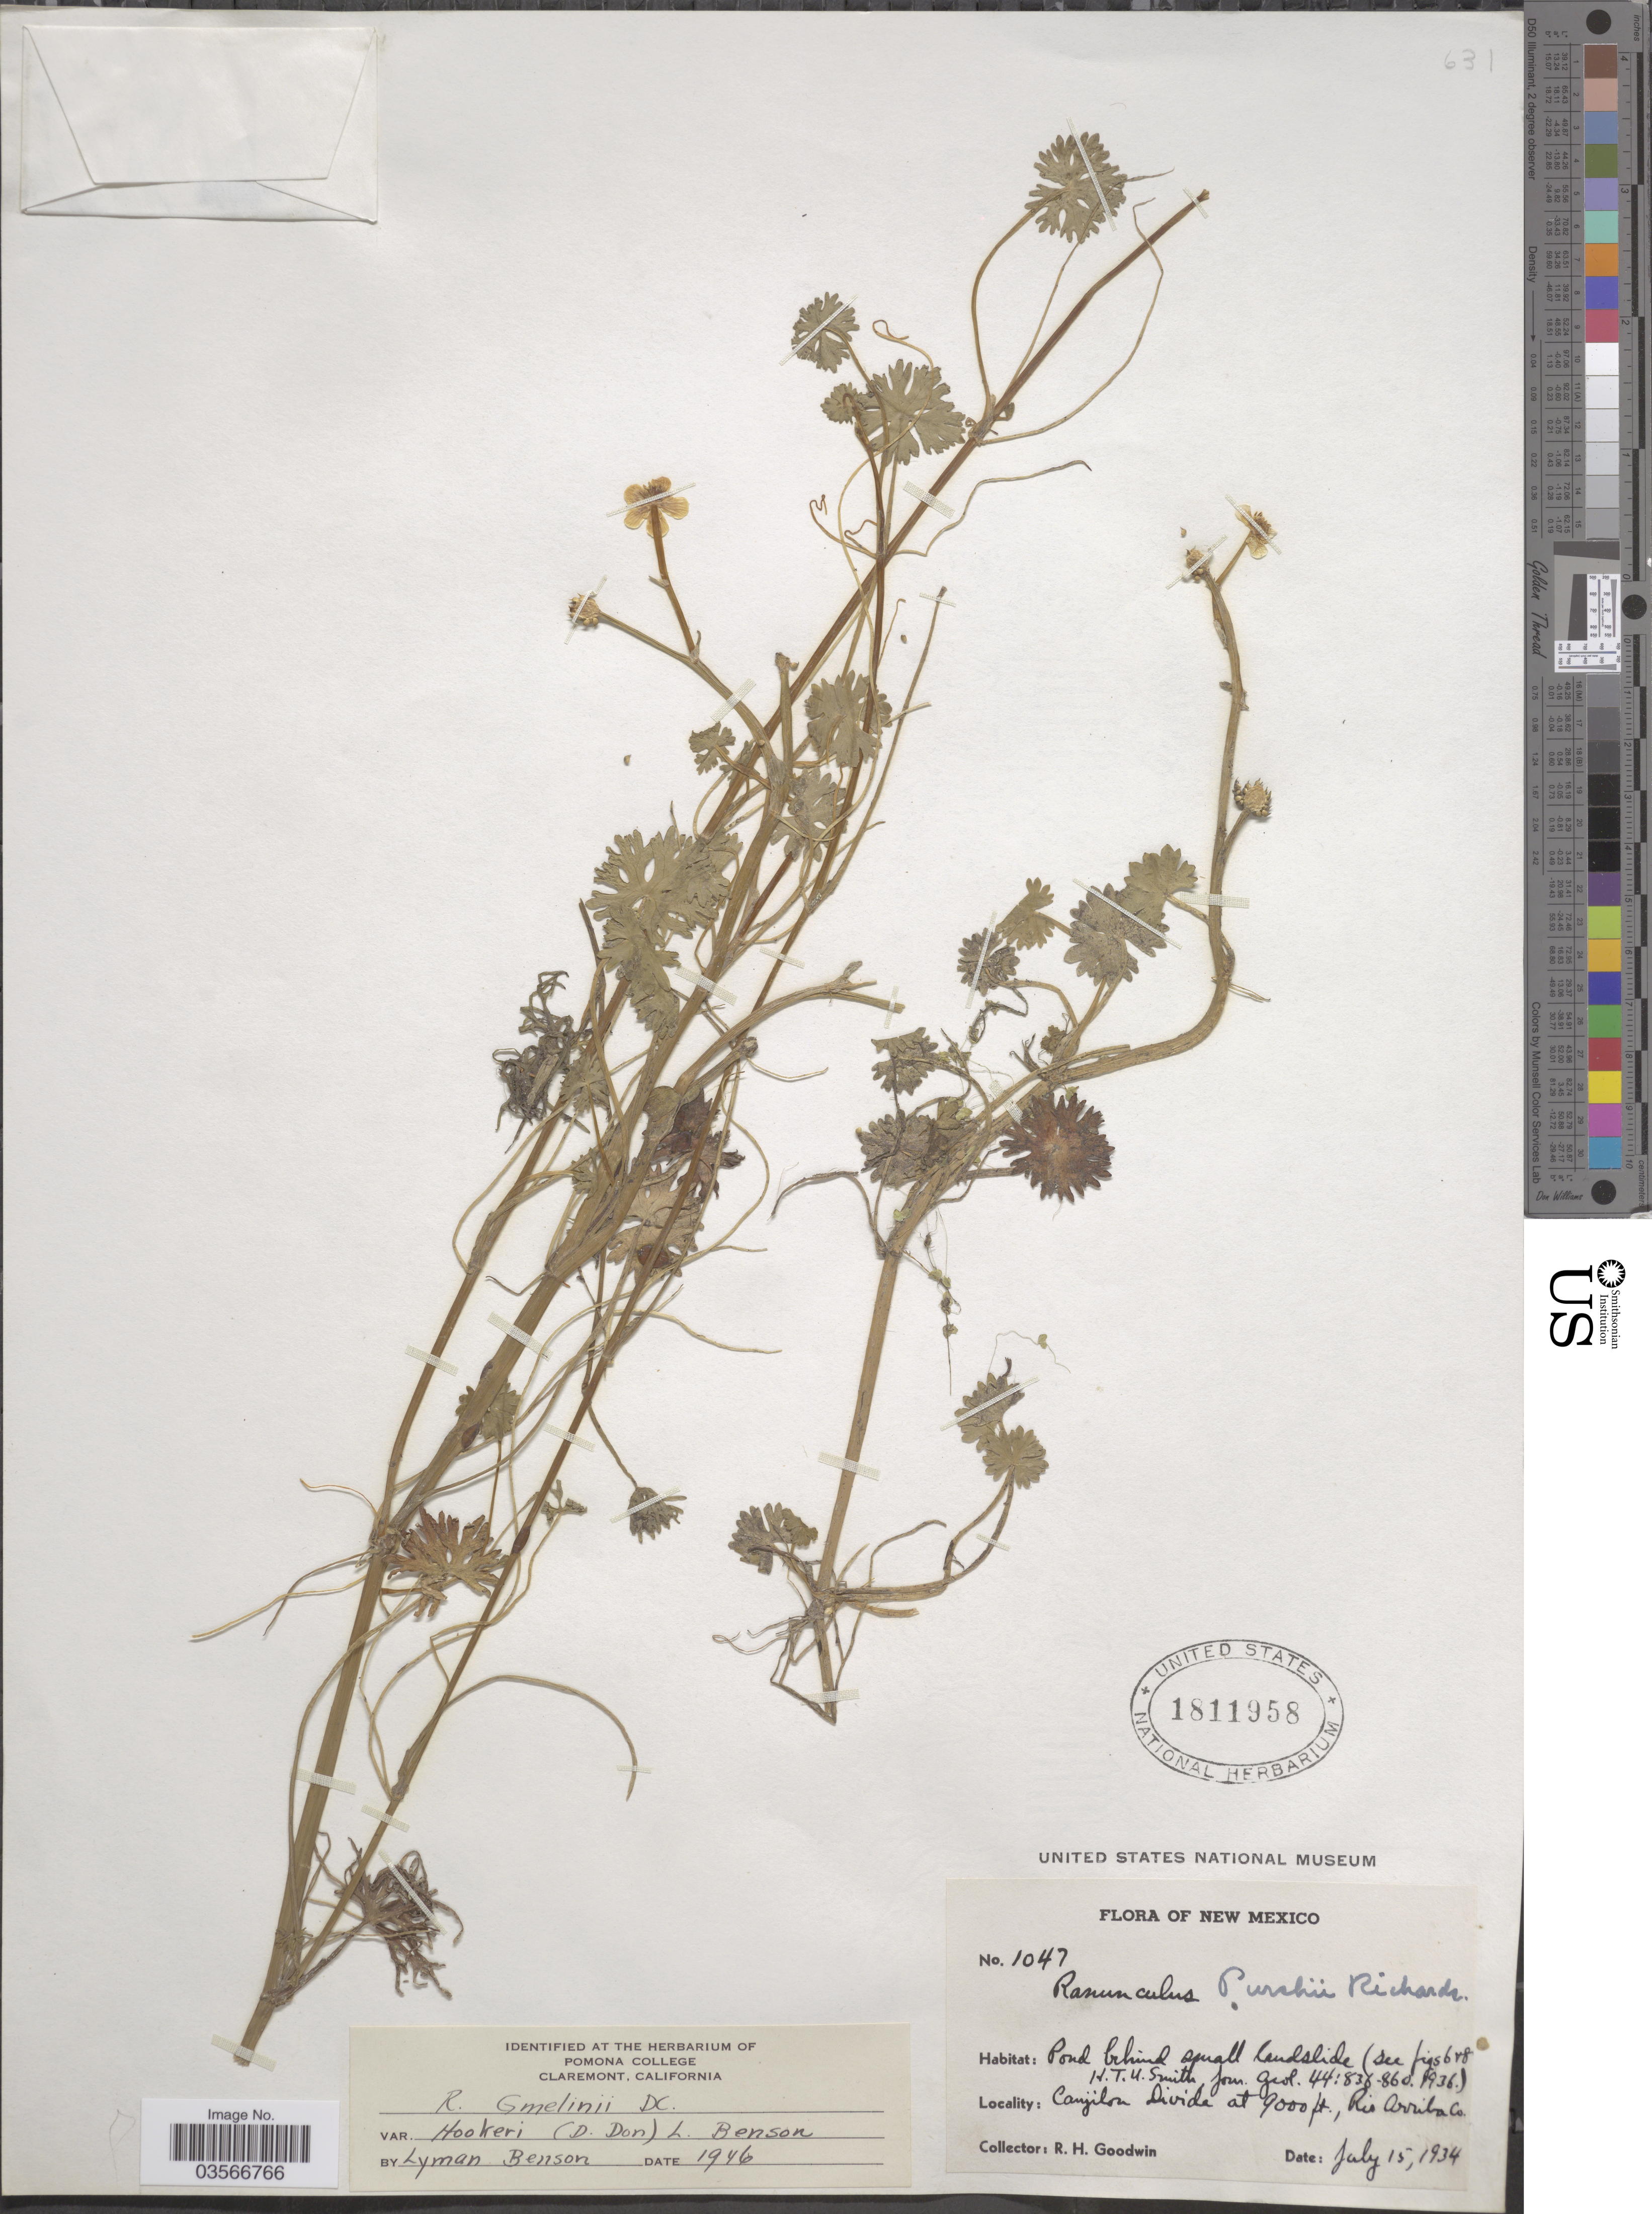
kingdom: Plantae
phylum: Tracheophyta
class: Magnoliopsida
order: Ranunculales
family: Ranunculaceae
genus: Ranunculus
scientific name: Ranunculus gmelinii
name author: DC.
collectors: R. Goodwin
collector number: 1047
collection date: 1934-07-15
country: United States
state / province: New Mexico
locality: Canjilon Divide, Rio Arriba Co.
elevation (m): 2743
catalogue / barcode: US 1811958